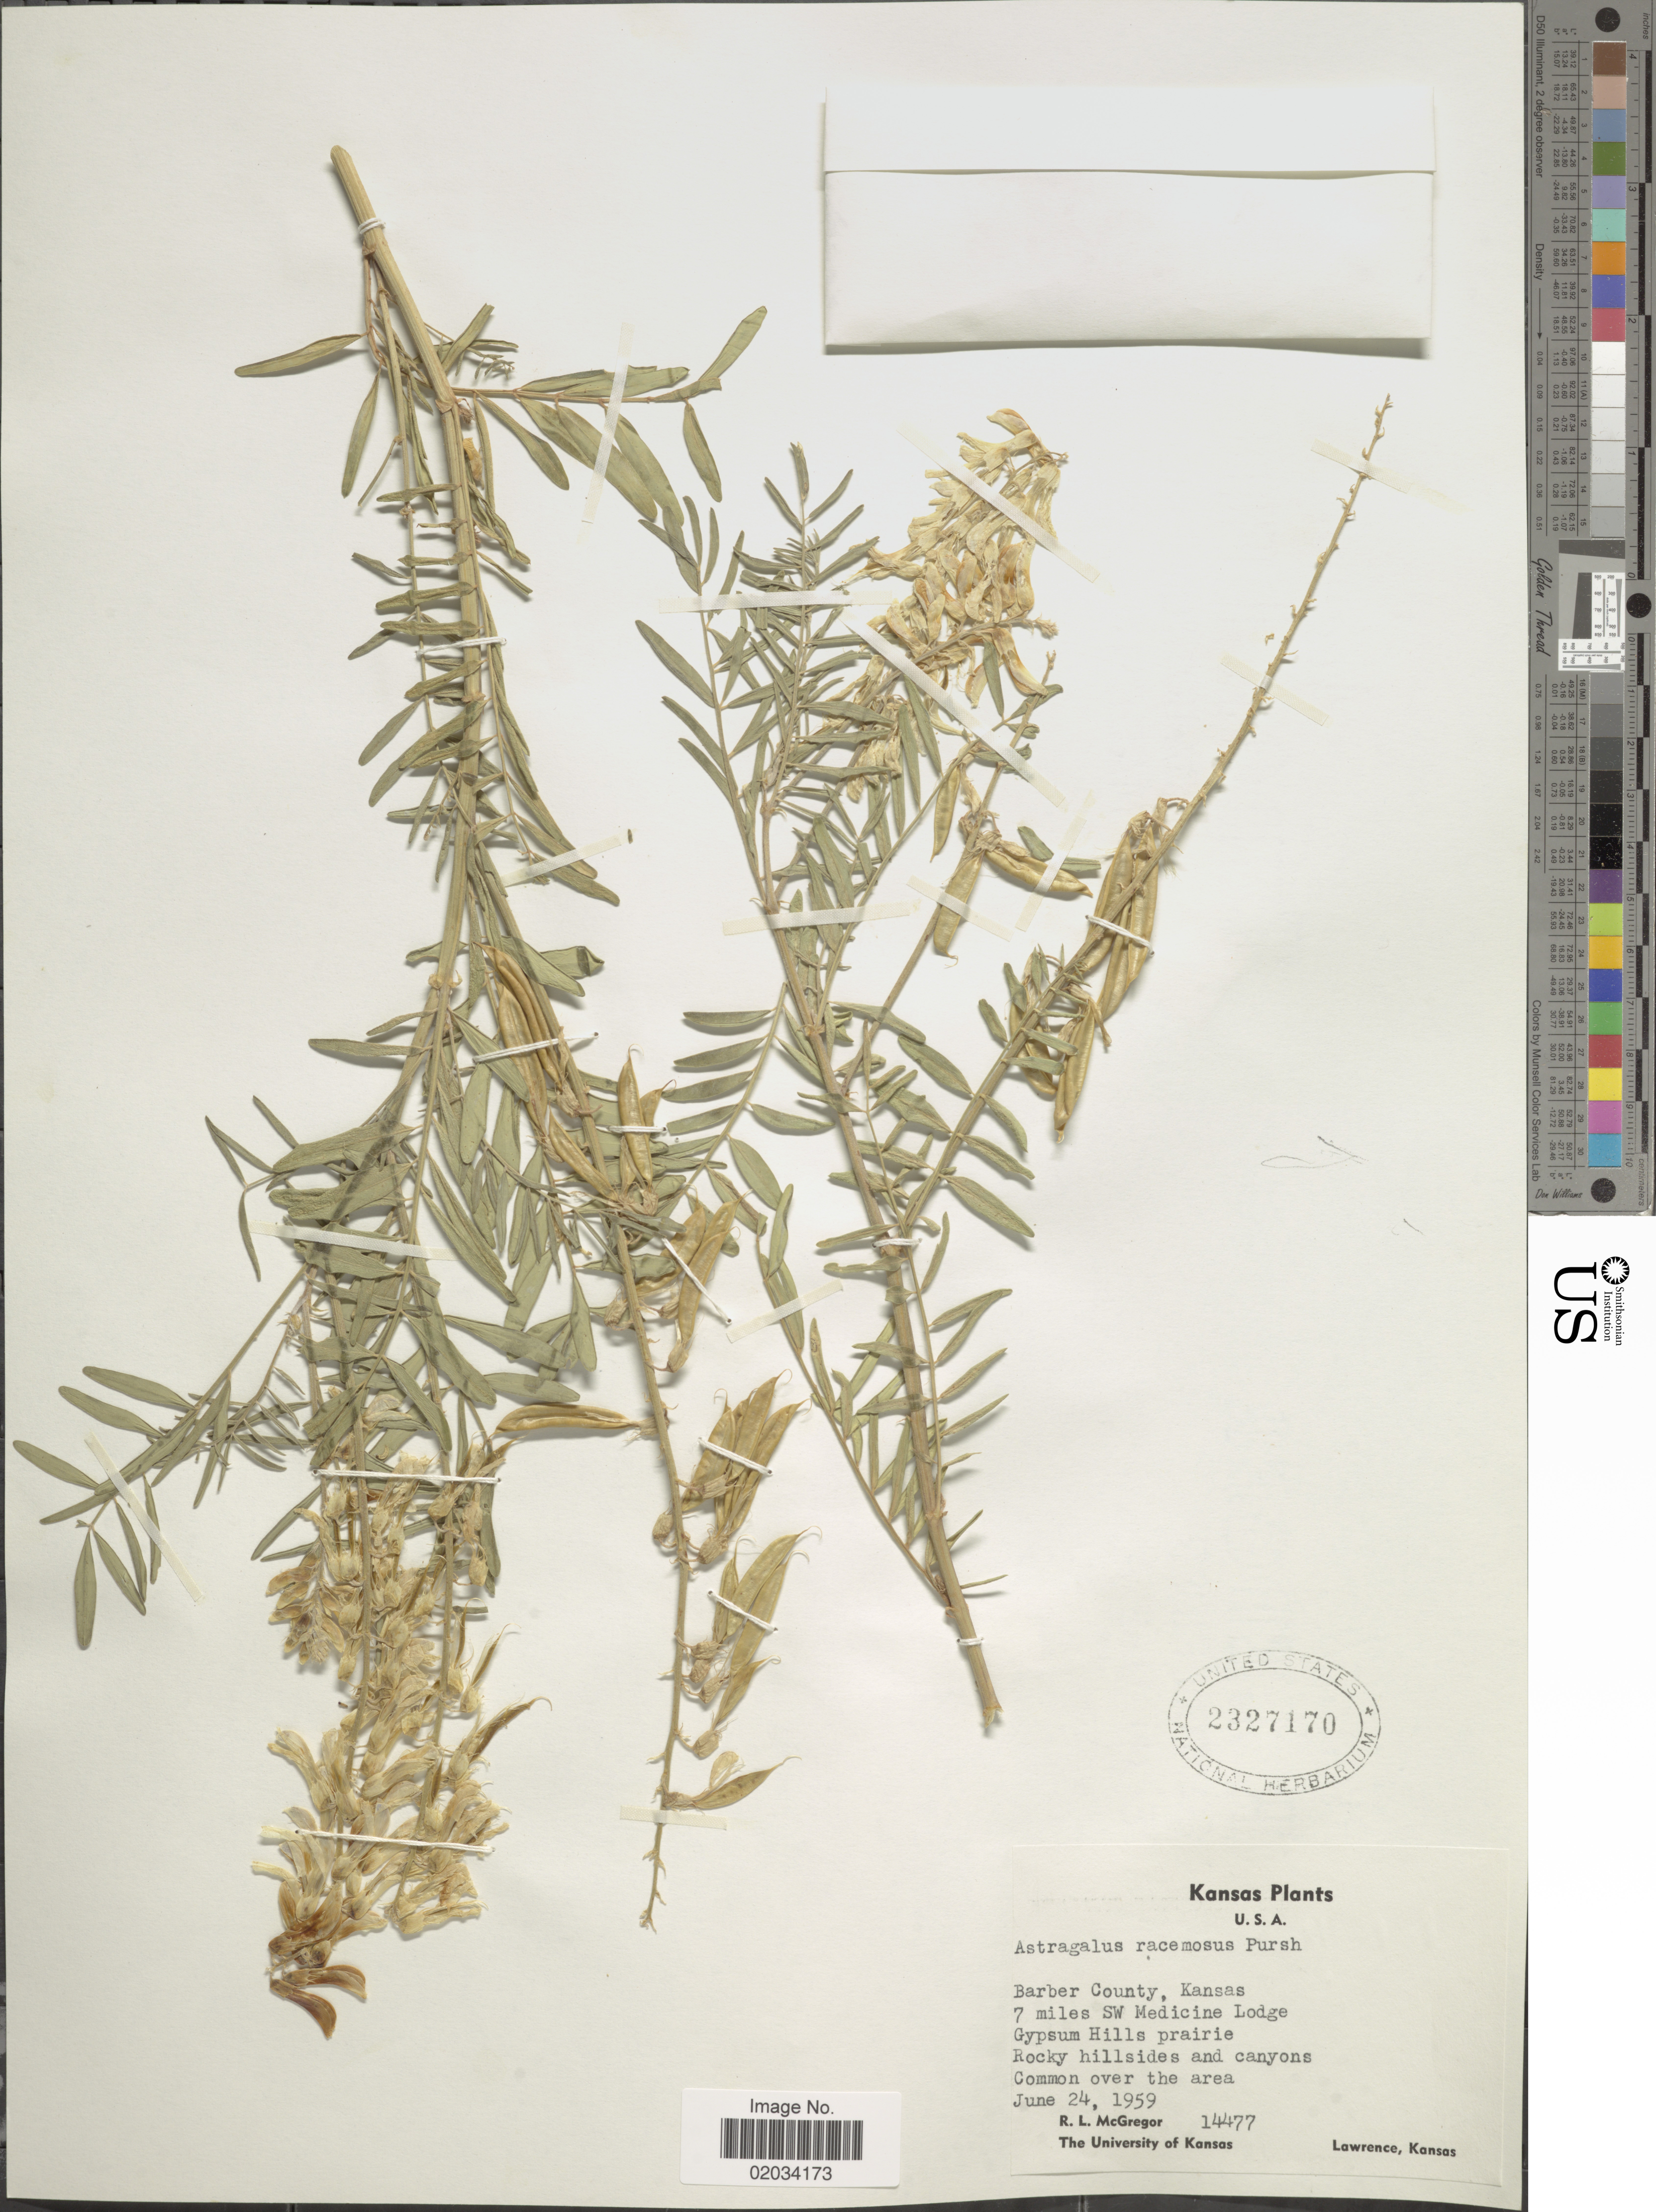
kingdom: Plantae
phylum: Tracheophyta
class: Magnoliopsida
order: Fabales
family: Fabaceae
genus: Astragalus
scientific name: Astragalus racemosus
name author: Pursh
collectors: R. McGregor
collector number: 14477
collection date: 1959-06-24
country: United States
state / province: Kansas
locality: Barber County, Kansas, 7 miles SW Medicine Lodge, Gypsum HIlls prairie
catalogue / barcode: US 2327170